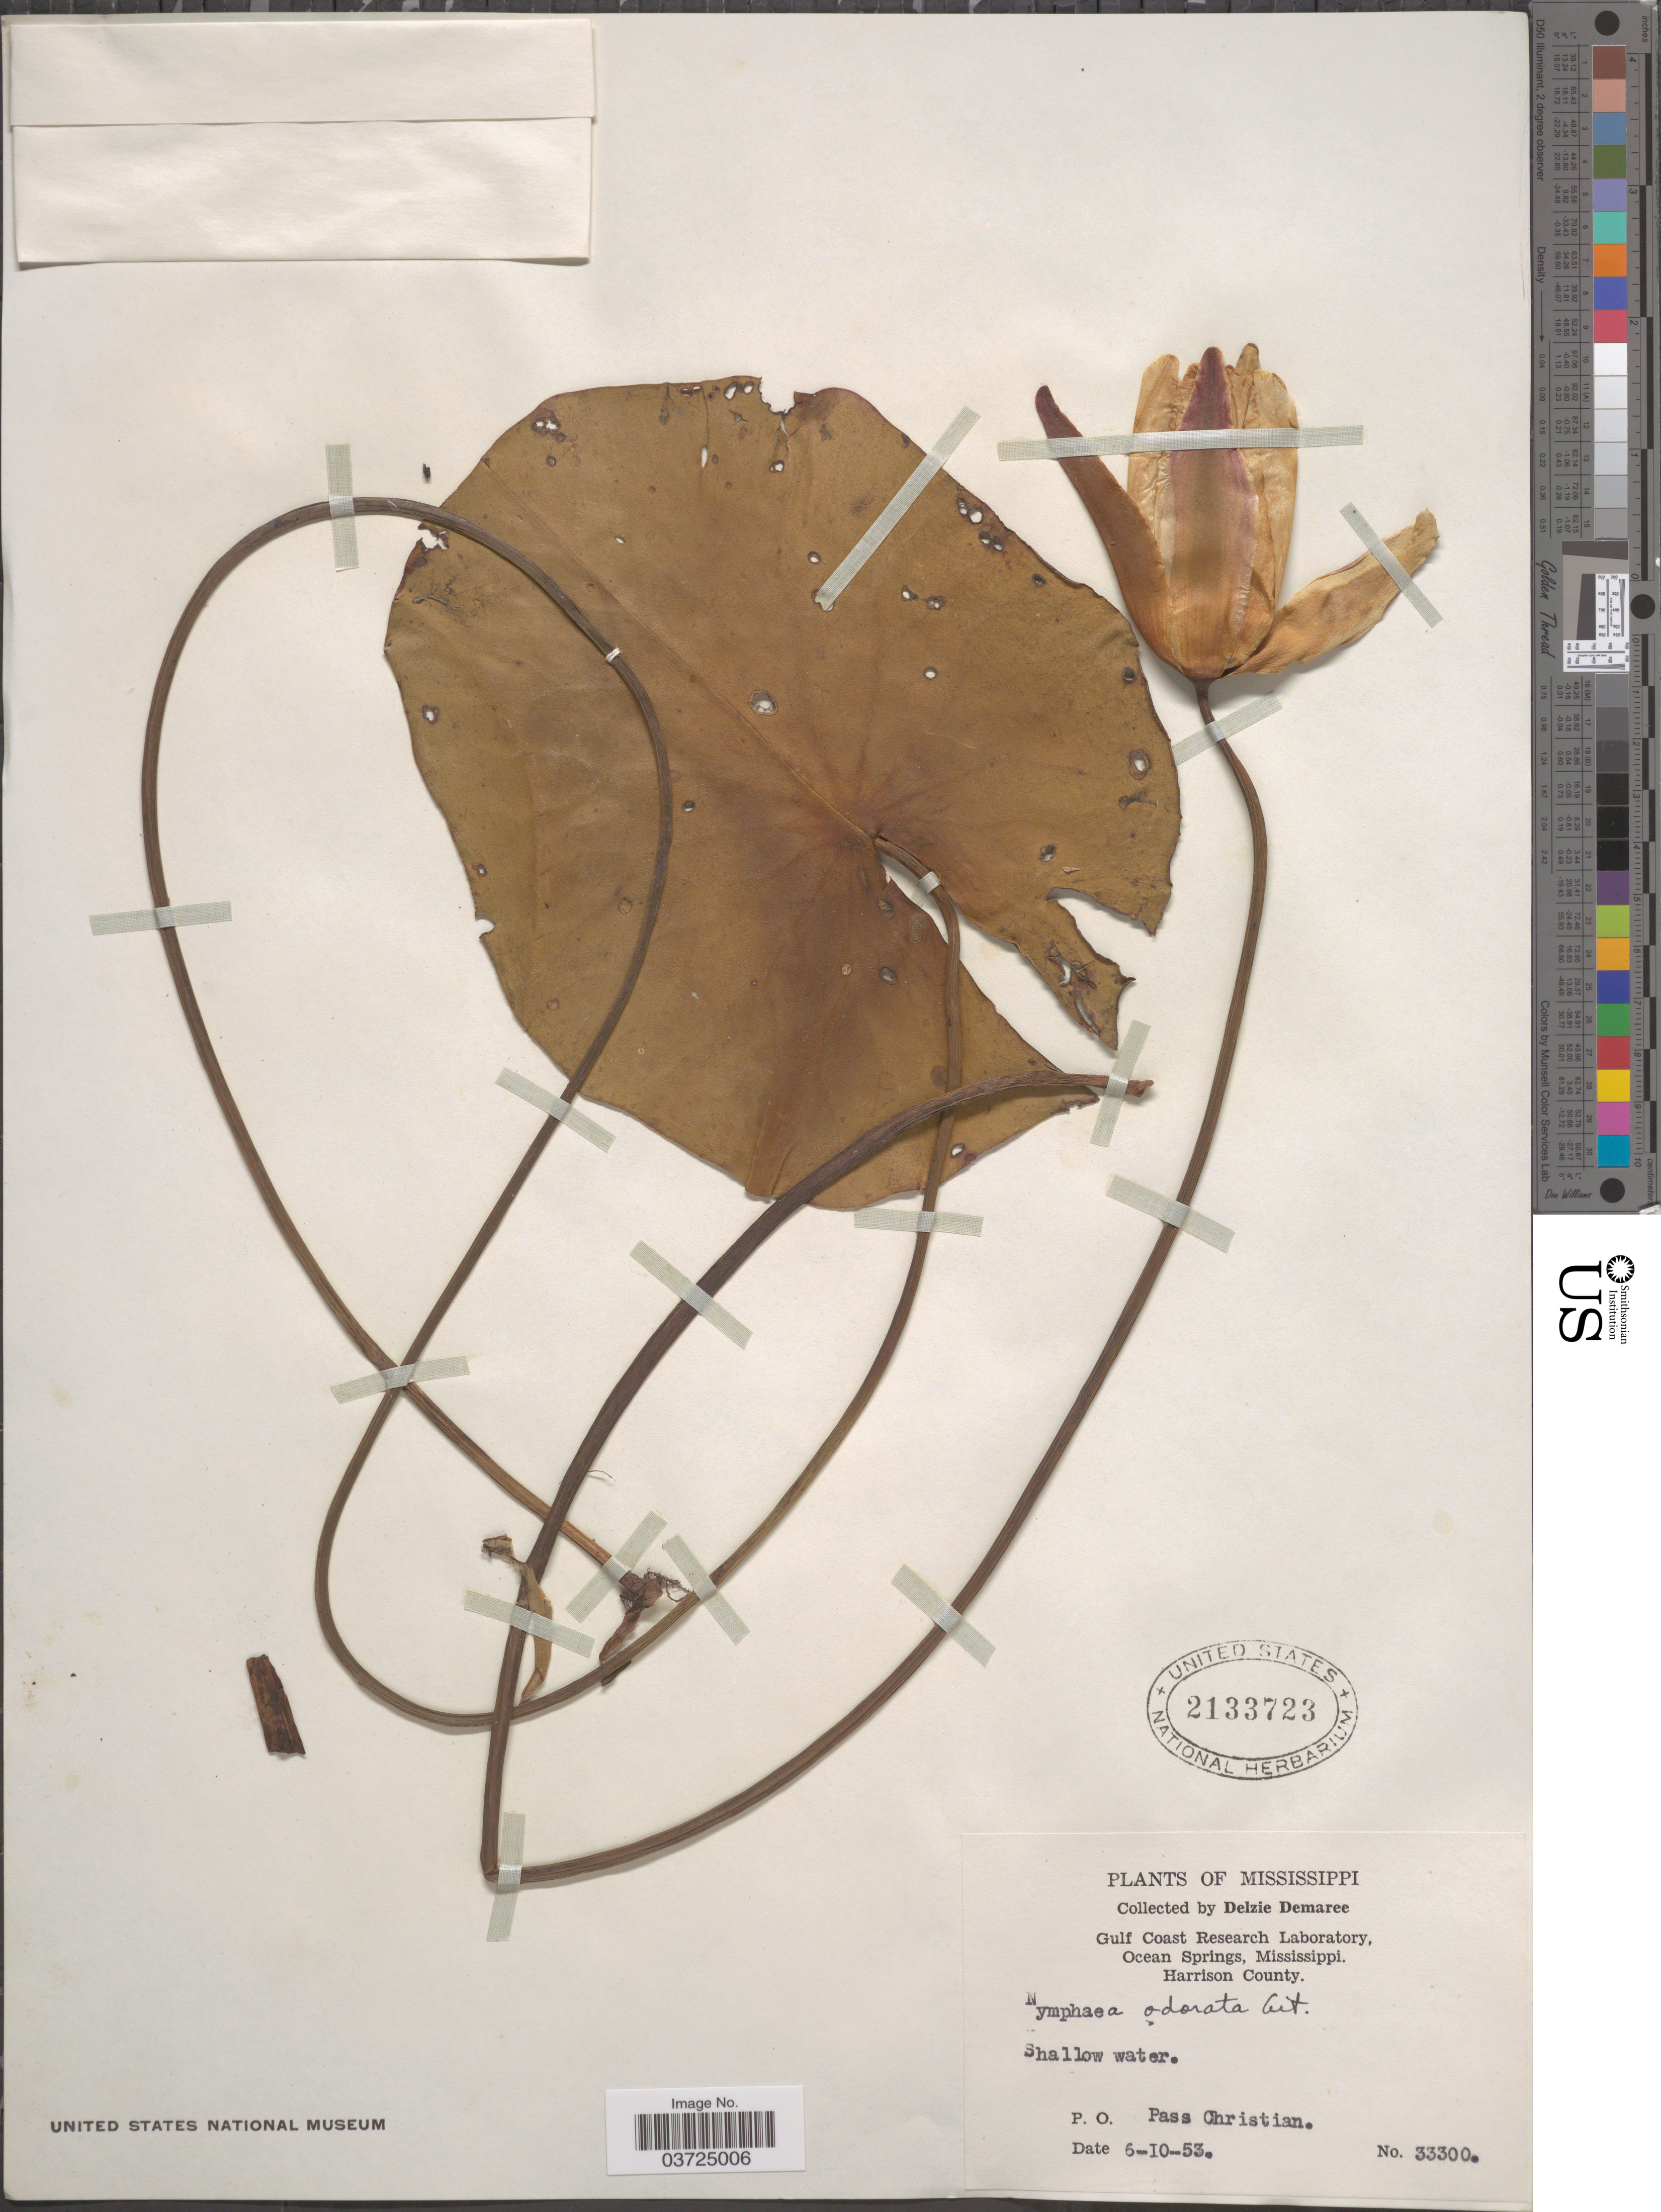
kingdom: Plantae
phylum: Tracheophyta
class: Magnoliopsida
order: Nymphaeales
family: Nymphaeaceae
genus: Nymphaea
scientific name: Nymphaea odorata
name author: Aiton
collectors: D. Demaree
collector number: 33300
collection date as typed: Transcribed d/m/y: 10/6/53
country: United States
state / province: Mississippi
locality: Harrison County [unsure placement] P. O. Pass Christian.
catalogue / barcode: US 2133723